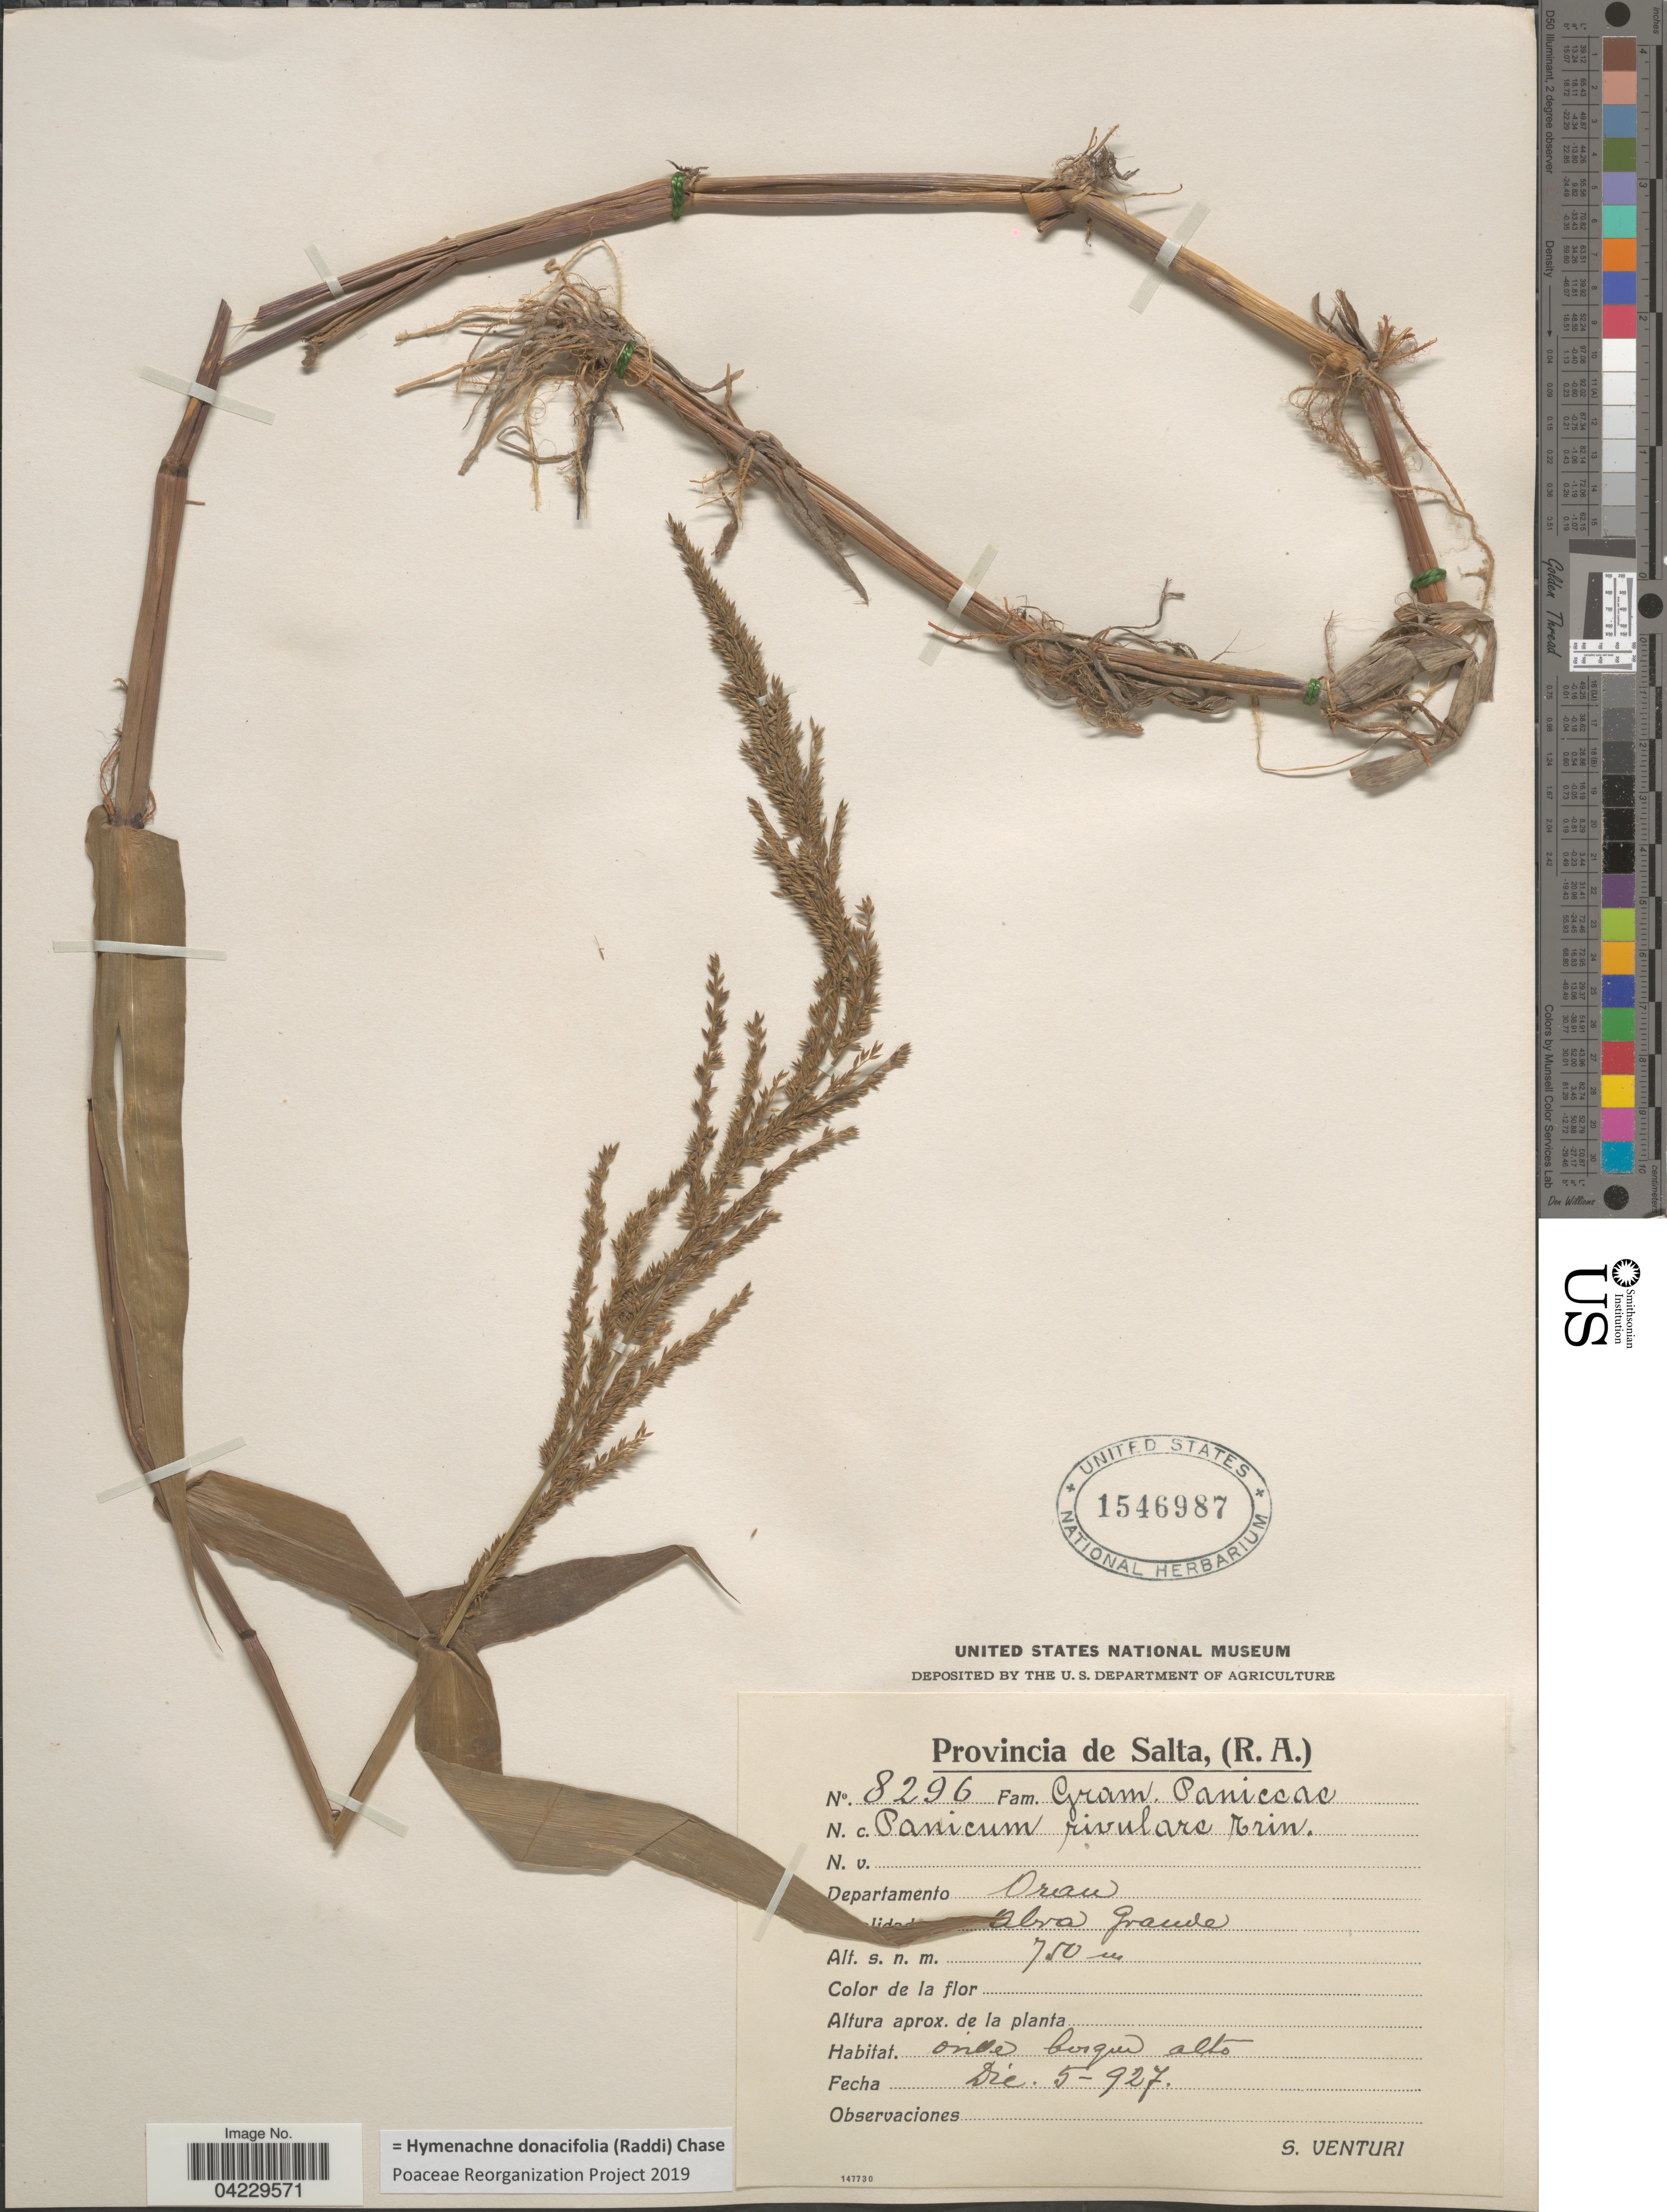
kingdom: Plantae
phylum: Tracheophyta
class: Liliopsida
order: Poales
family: Poaceae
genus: Hymenachne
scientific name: Hymenachne donacifolia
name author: (Raddi) Chase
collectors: S. Venturi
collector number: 8296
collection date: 1927-12-05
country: Argentina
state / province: Salta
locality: Departamento Oran. Abra Grande.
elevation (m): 750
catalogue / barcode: US 1546987